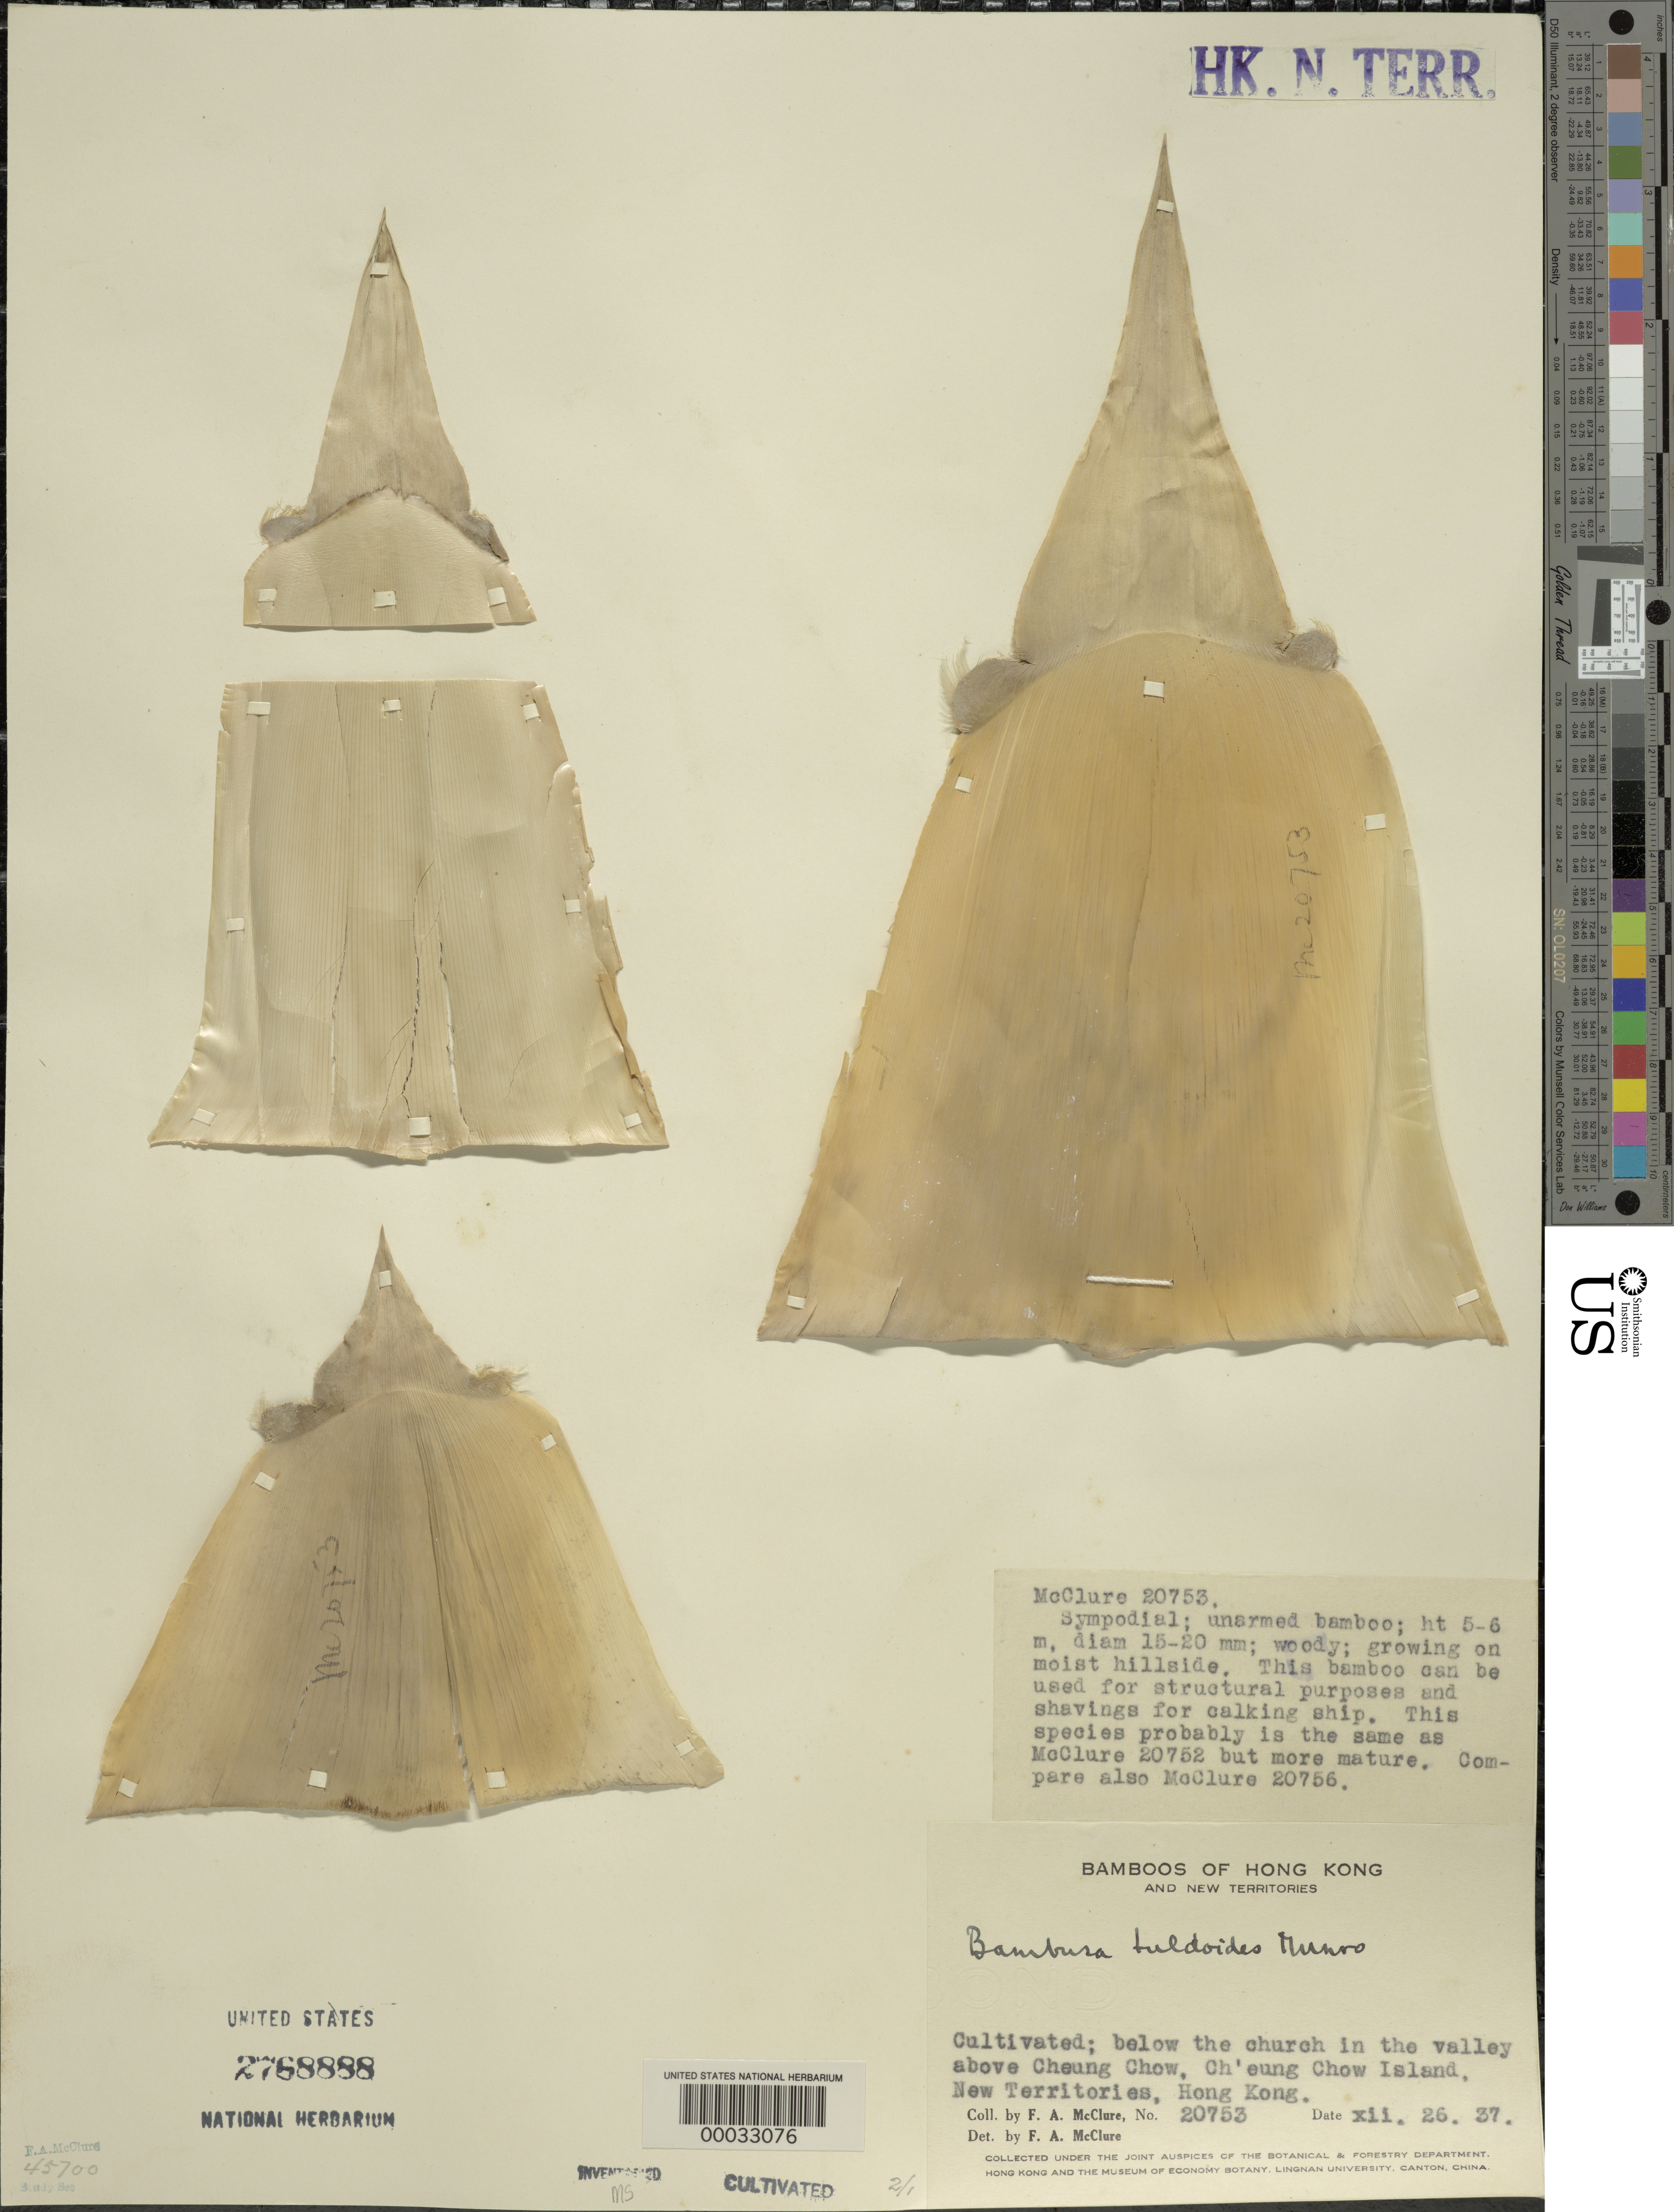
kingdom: Plantae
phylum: Tracheophyta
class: Liliopsida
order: Poales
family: Poaceae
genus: Bambusa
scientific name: Bambusa tuldoides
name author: Munro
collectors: F. A. McClure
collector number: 20753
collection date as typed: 26 Dec 1937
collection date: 1937-12-26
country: China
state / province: Hong Kong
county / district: New Territories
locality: Cheung chow i., above cheung chow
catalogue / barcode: US 2768888